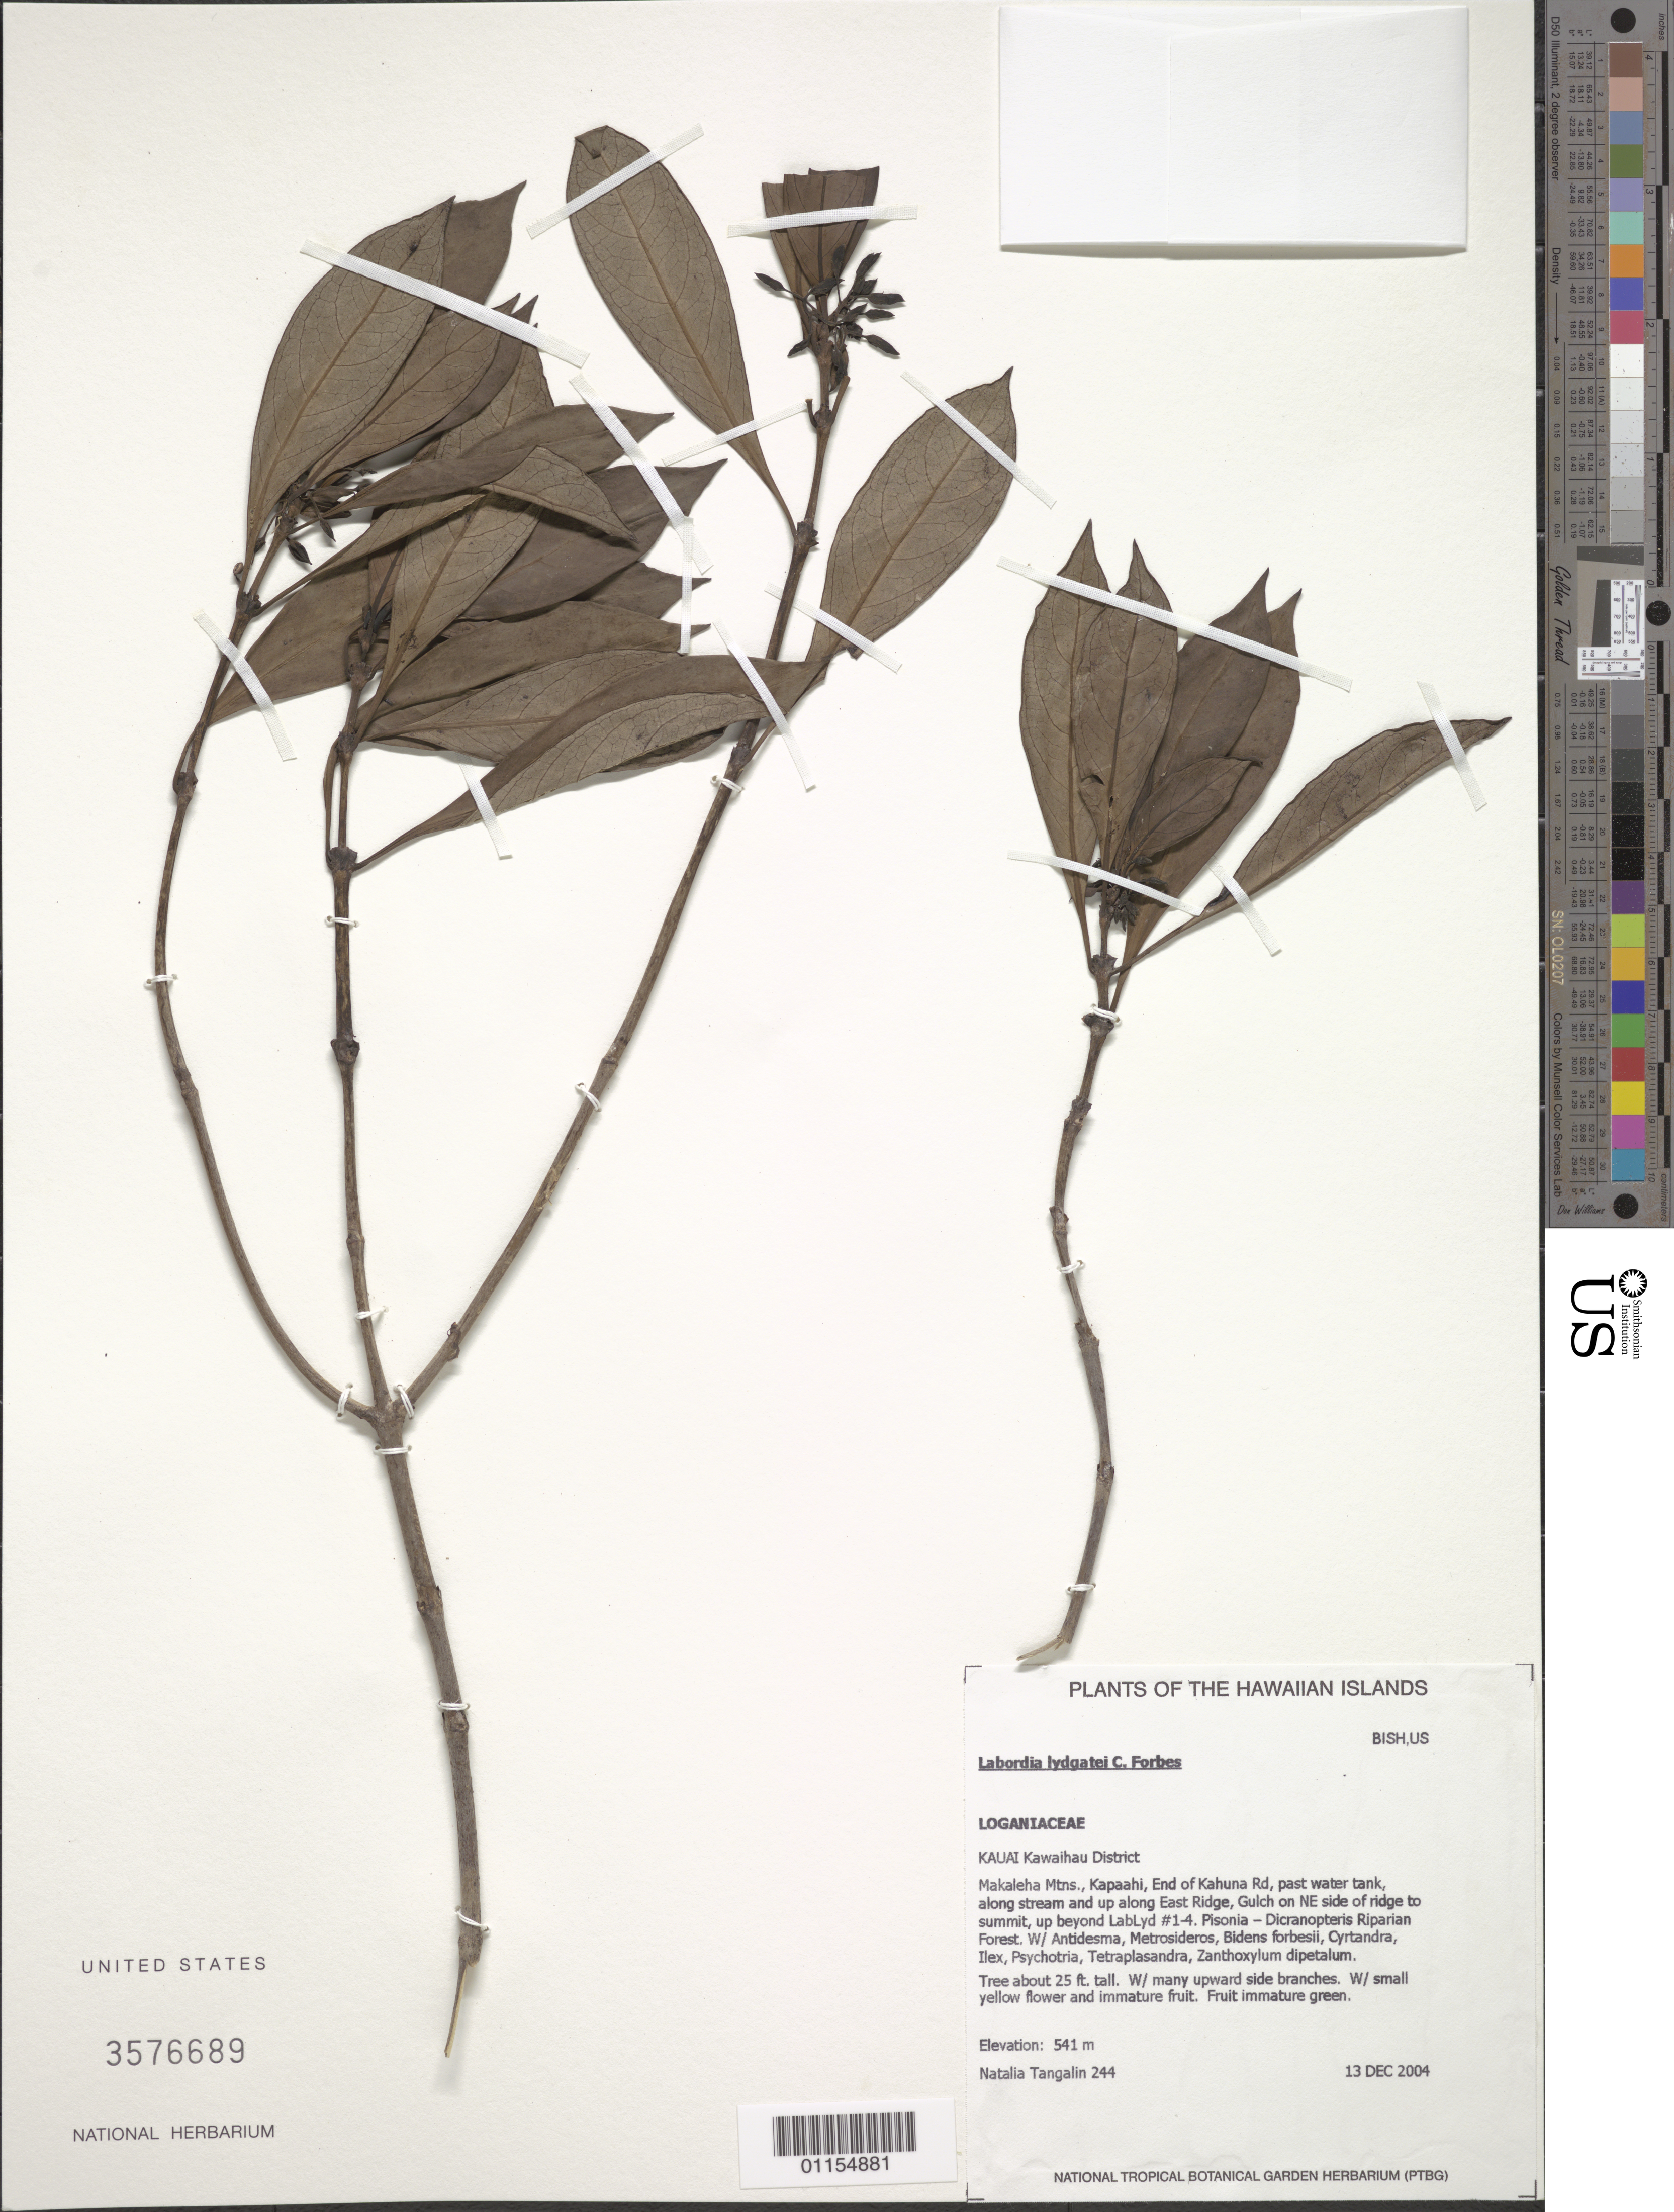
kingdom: Plantae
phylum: Tracheophyta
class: Magnoliopsida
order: Gentianales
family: Loganiaceae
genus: Geniostoma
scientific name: Geniostoma lydgatei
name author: (C.N. Forbes) Byng & Christenh.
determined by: Wagner, W. L., (BOT), Smithsonian Institution - National Museum of Natural History (UNITED STATES)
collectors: N. Tangalin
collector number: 244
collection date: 2004-12-13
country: United States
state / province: Hawaii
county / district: Kaui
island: Kaua'i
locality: Makaleha Mtns., Kapaahi, Kawaihau Dist., end of Kahuna Rd., past water tank, along stream and up along East Ridge, gulch on NE side of ridge to summit, up beyond LabLyd #1-4.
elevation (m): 541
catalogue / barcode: US 3576689